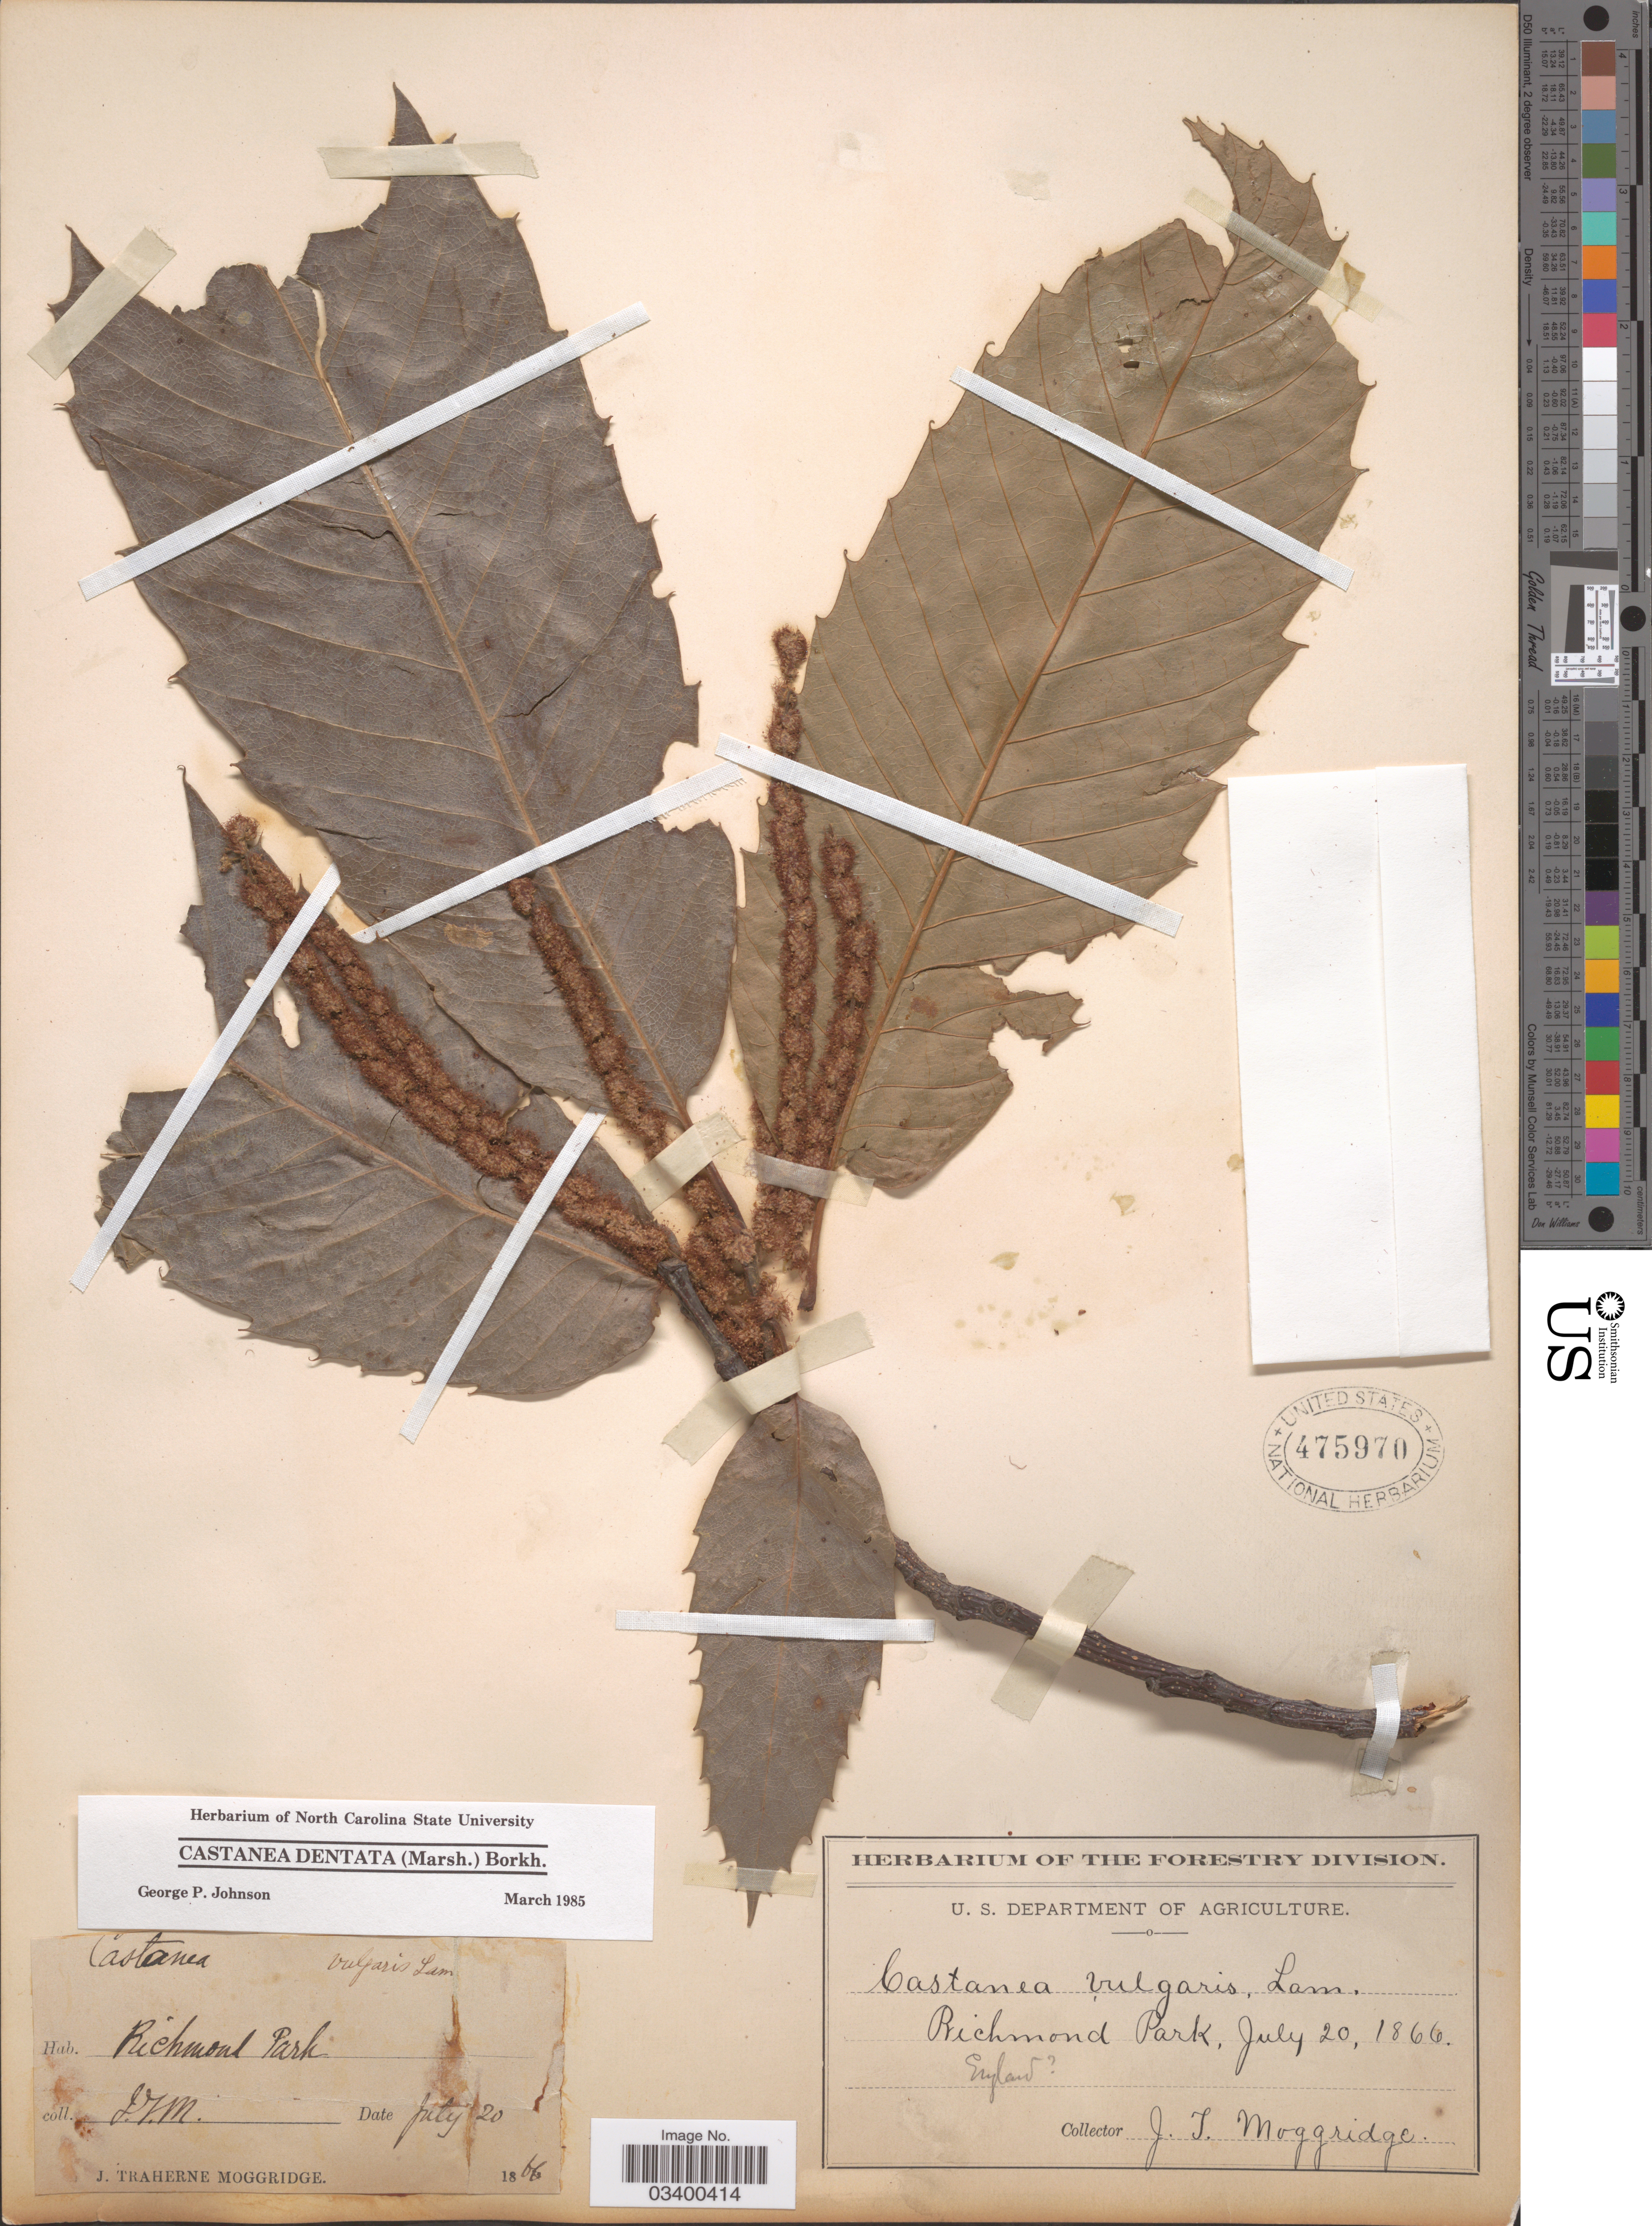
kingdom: Plantae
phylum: Tracheophyta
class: Magnoliopsida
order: Fagales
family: Fagaceae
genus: Castanea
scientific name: Castanea dentata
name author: (Marshall) Borkh.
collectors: J. T. Moggridge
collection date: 1866-07-20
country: United Kingdom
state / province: England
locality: Richmond Park. England.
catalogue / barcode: US 475970